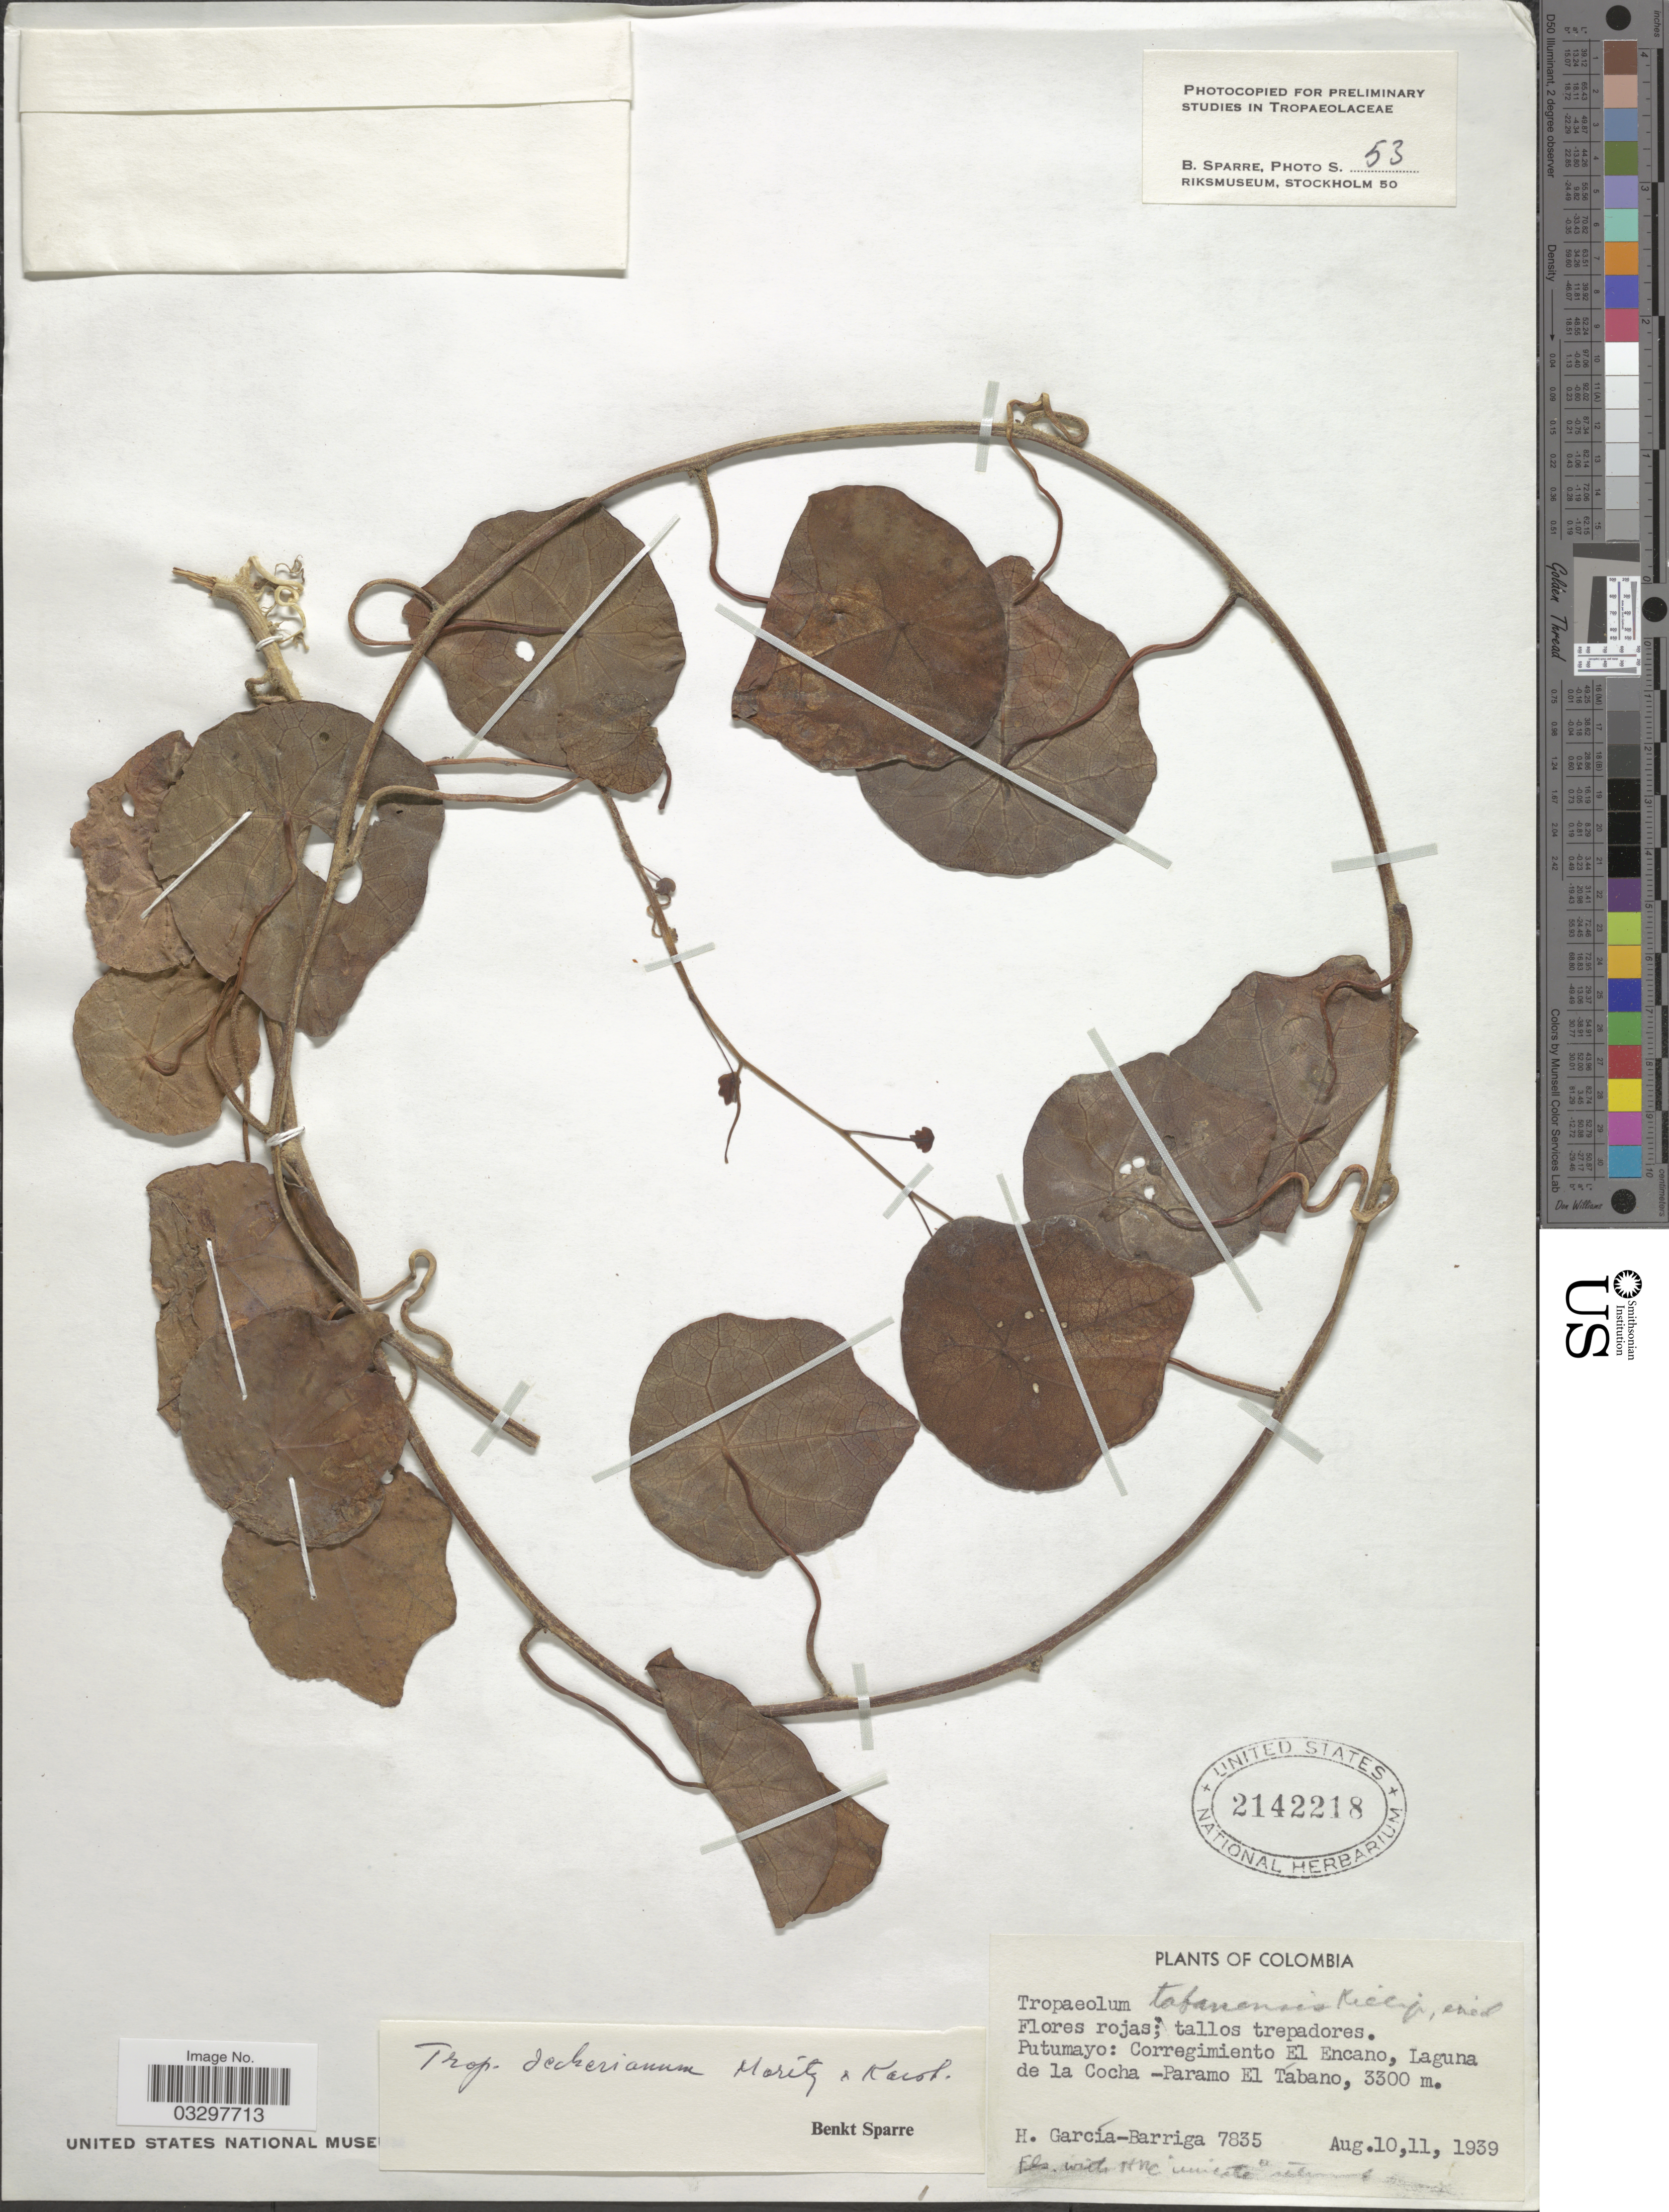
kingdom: Plantae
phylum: Tracheophyta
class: Magnoliopsida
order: Brassicales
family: Tropaeolaceae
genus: Tropaeolum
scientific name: Tropaeolum deckerianum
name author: Moritz & H. Karst.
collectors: H. García Barriga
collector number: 7835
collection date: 1939-08-10/1939-08-11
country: Colombia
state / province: Putumayo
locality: Putumayo: Corregimiento El Encano, Laguna de la Cocha-Paramo El Tábano.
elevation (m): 3300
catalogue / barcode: US 2142218